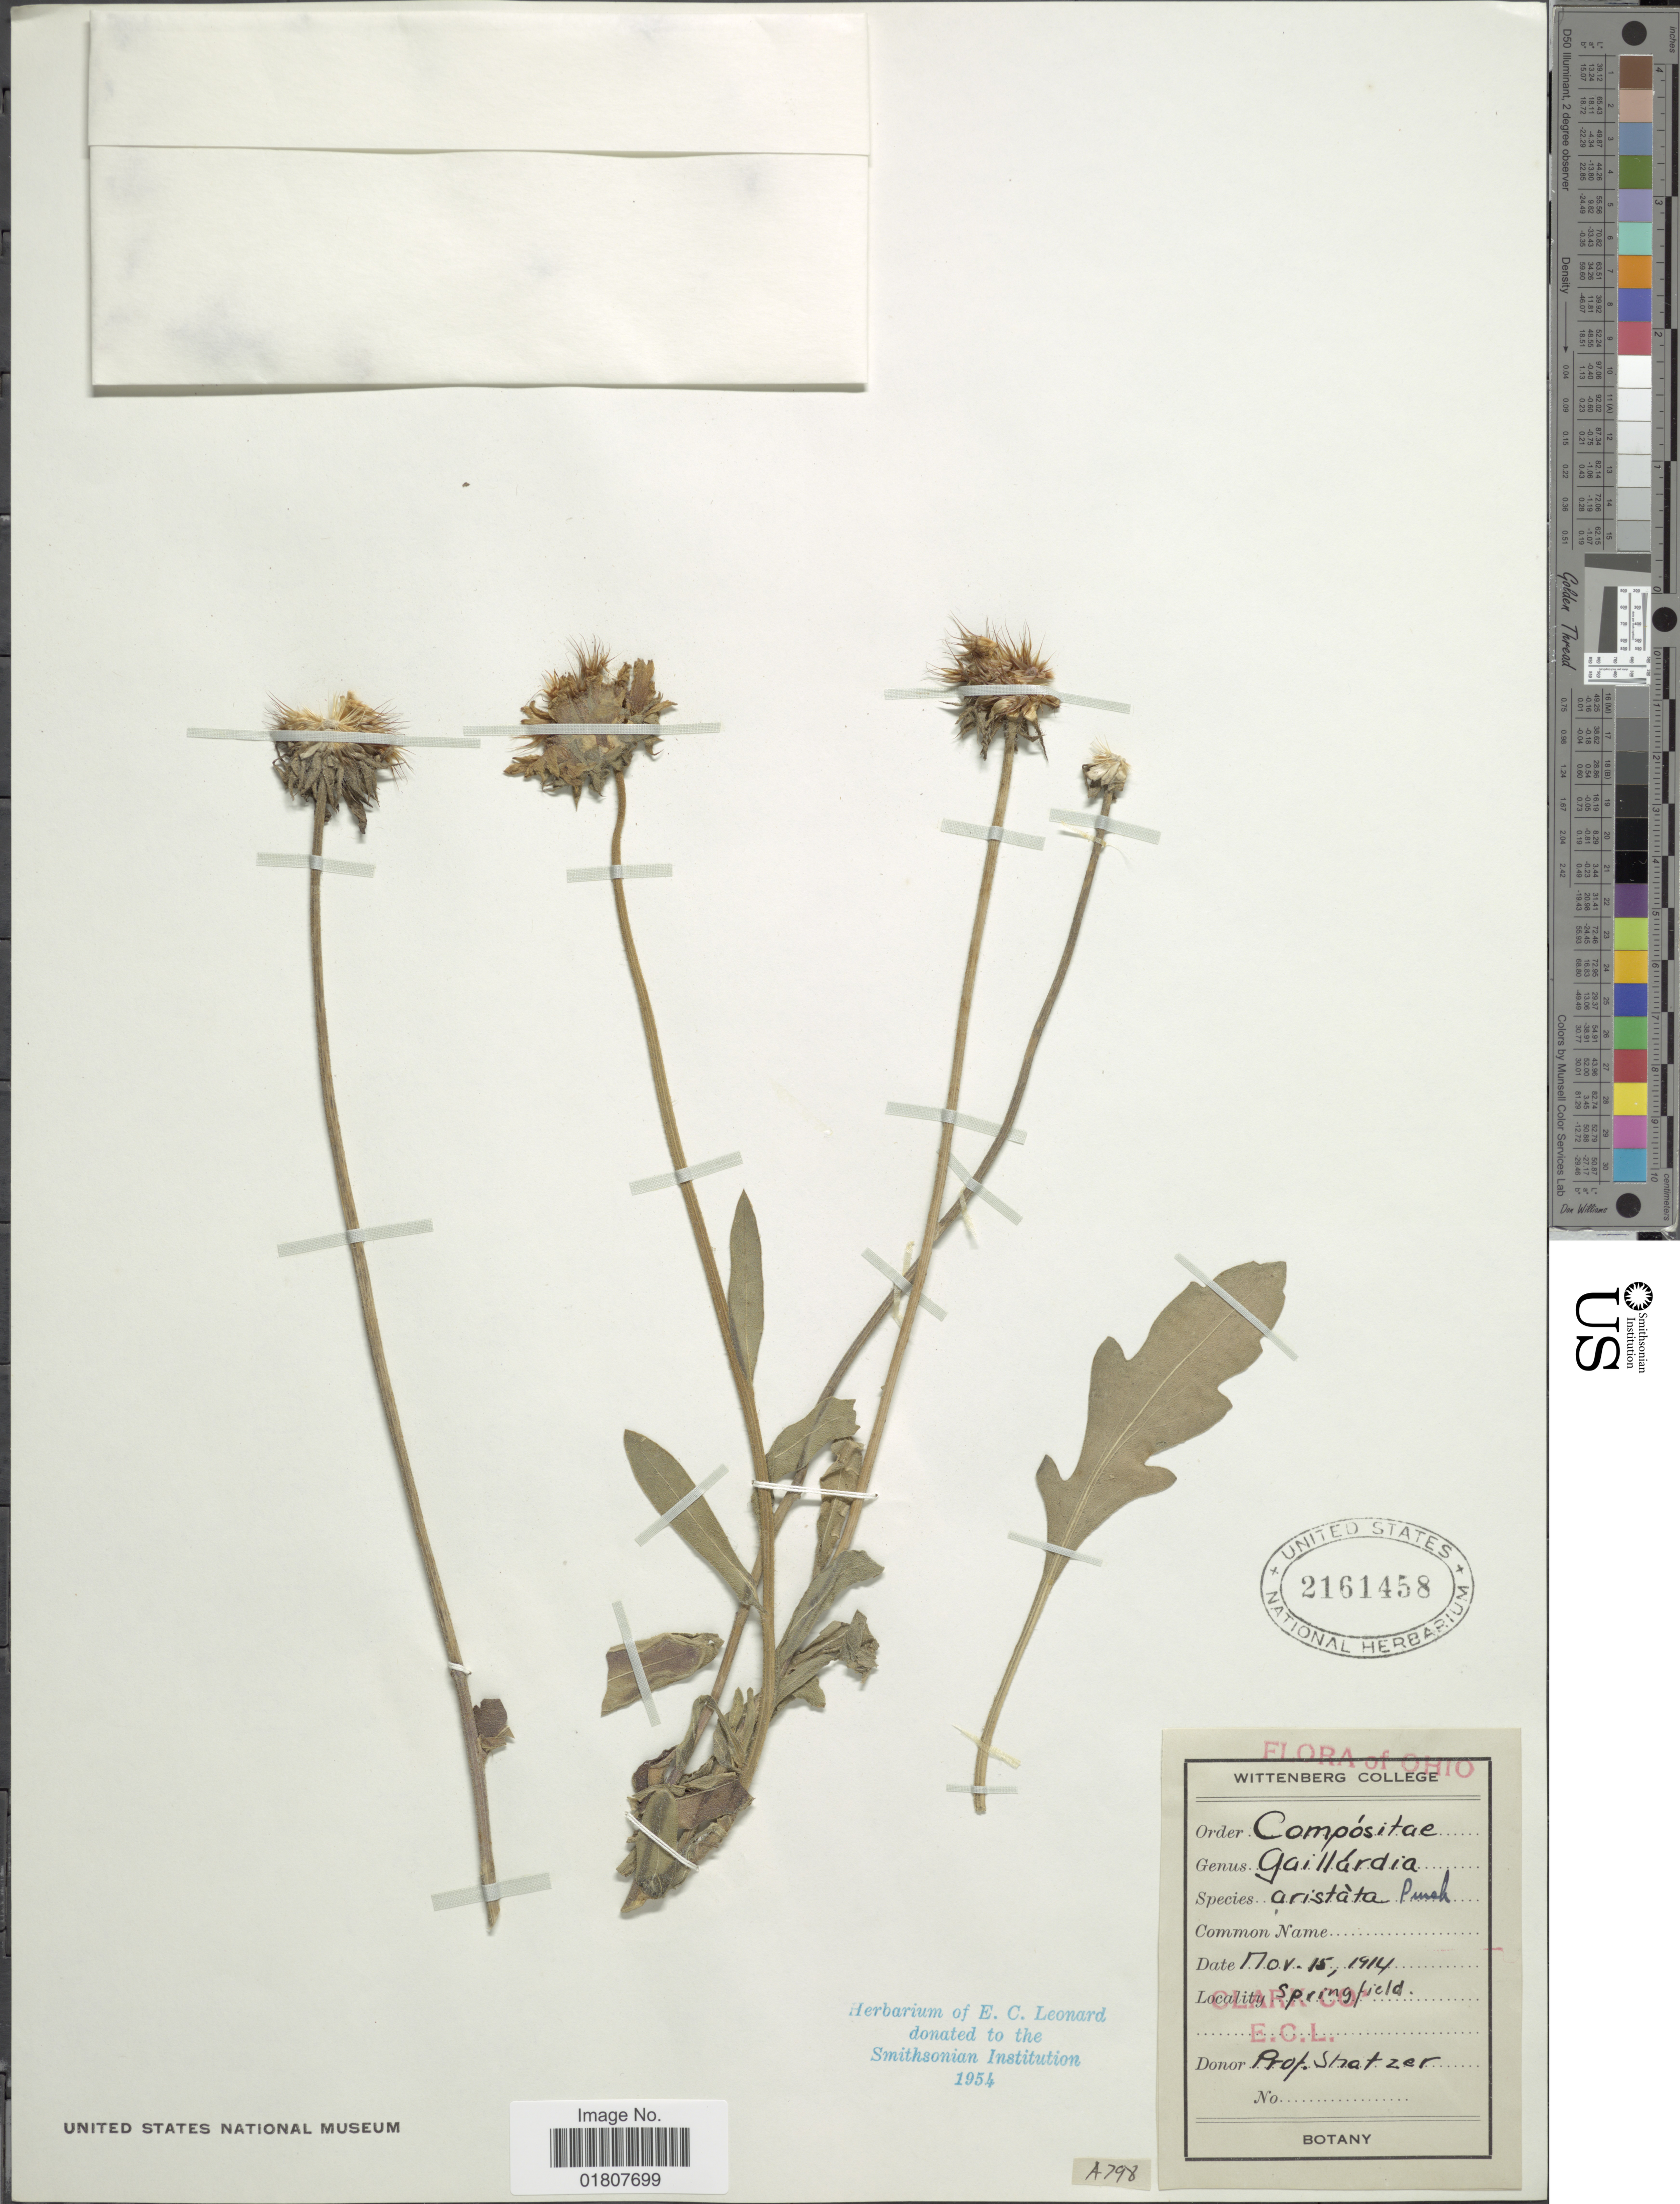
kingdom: Plantae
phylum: Tracheophyta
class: Magnoliopsida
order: Asterales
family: Asteraceae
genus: Gaillardia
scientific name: Gaillardia aristata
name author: Pursh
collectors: E. C. Leonard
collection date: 1914-11-15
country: United States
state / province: Ohio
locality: Springfield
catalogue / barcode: US 2161458